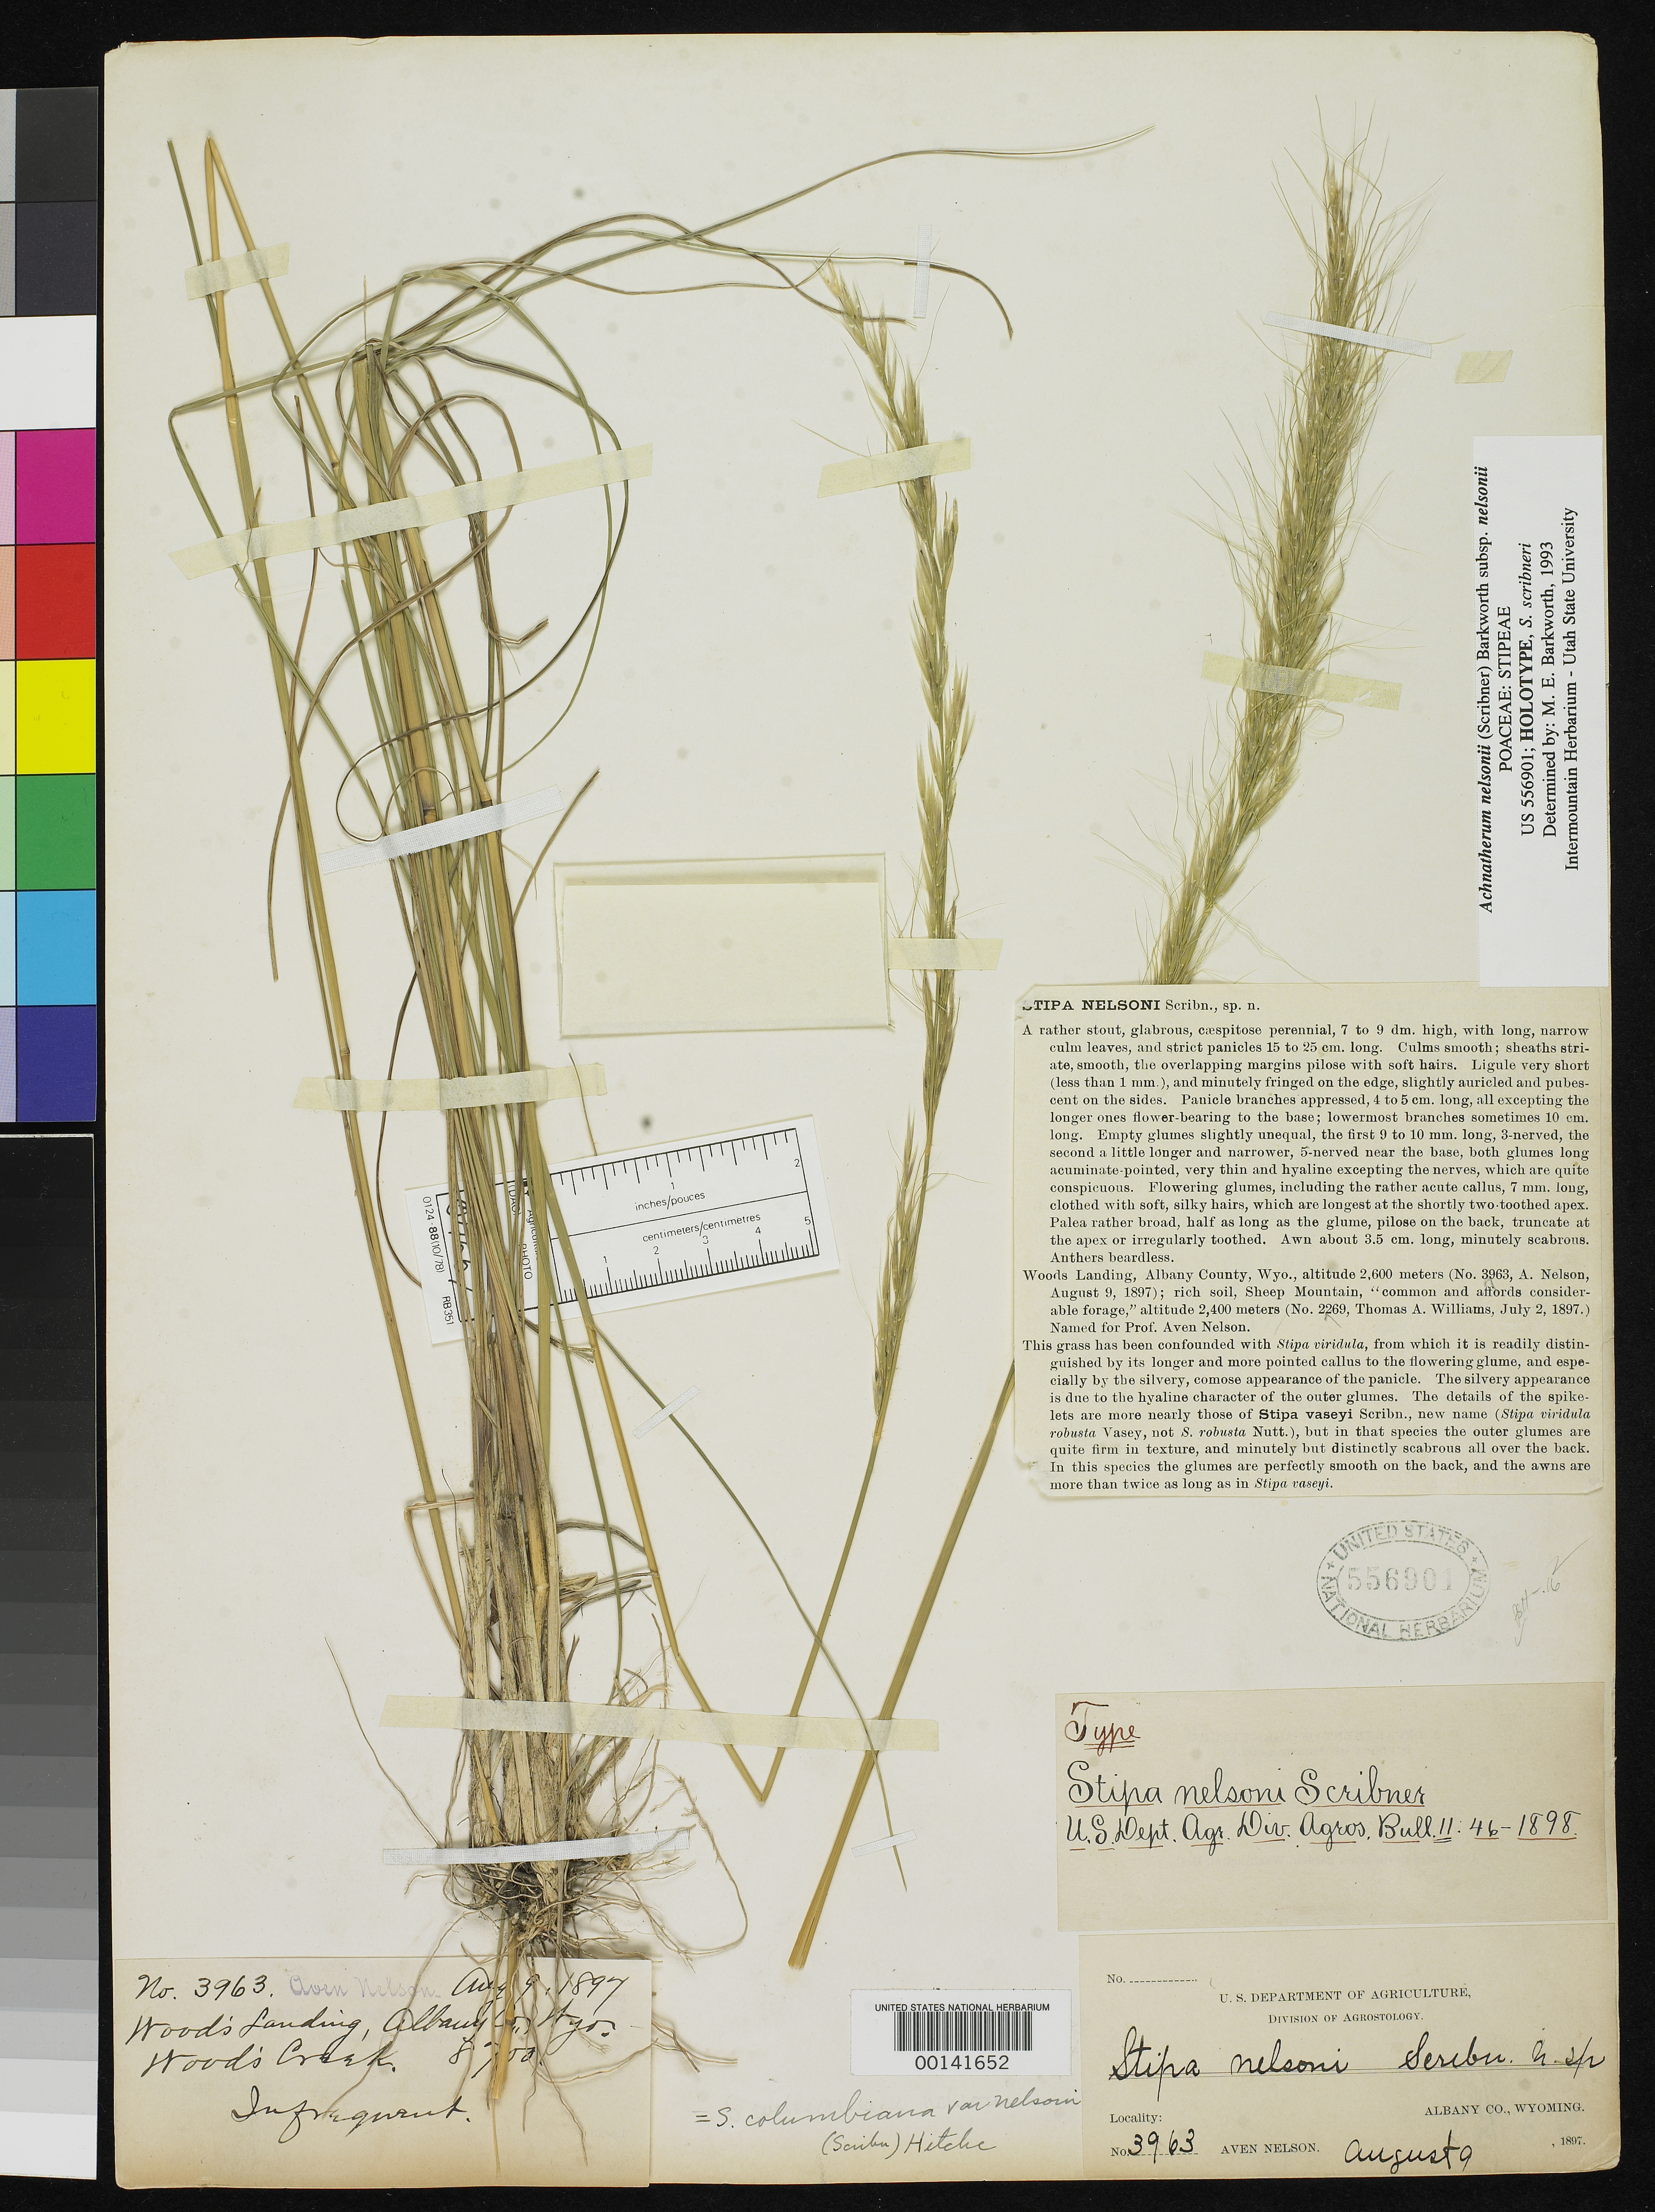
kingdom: Plantae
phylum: Tracheophyta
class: Liliopsida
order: Poales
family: Poaceae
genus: Stipa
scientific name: Stipa nelsonii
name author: Scribn.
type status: Holotype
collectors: A. Nelson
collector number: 3963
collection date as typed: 09 Aug 1897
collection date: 1897-08-09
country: United States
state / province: Wyoming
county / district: Albany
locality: Woods Landing.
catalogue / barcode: US 556901